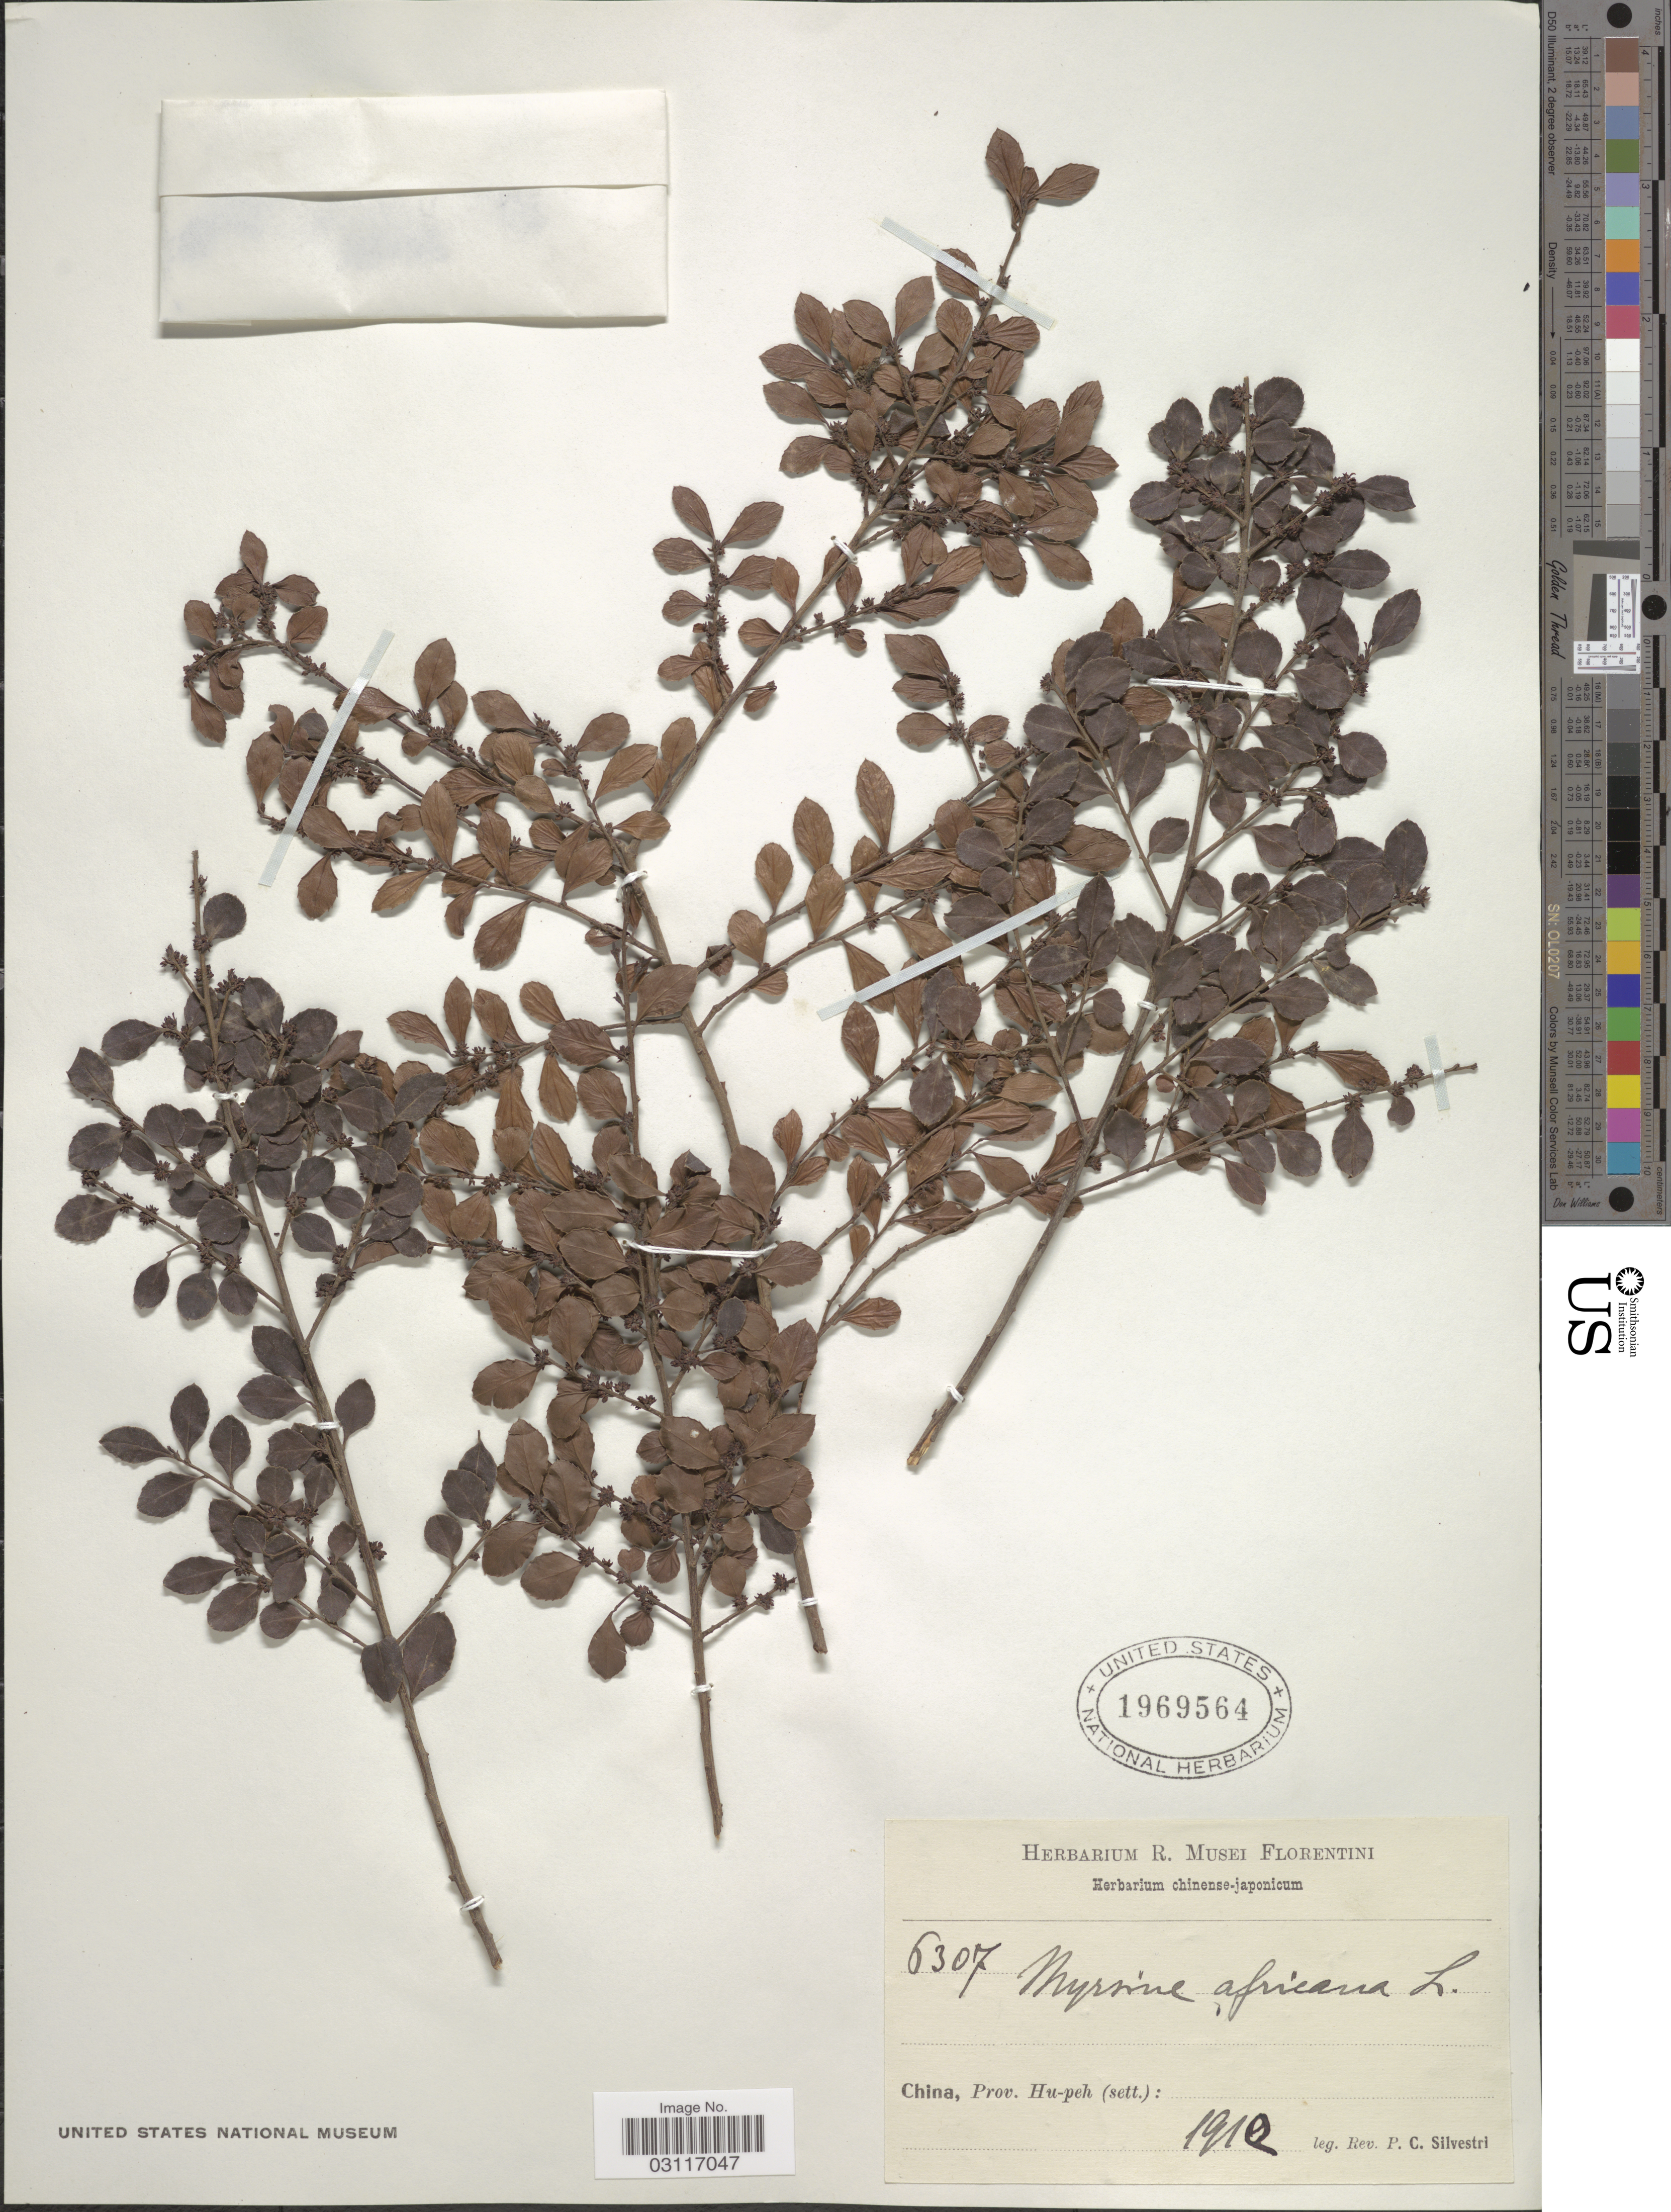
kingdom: Plantae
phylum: Tracheophyta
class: Magnoliopsida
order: Ericales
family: Primulaceae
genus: Myrsine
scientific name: Myrsine africana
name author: L.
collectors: P. Silvestri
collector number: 6307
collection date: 1910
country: China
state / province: Hubei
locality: Prov. Hu-peh (sett.).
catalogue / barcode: US 1969564